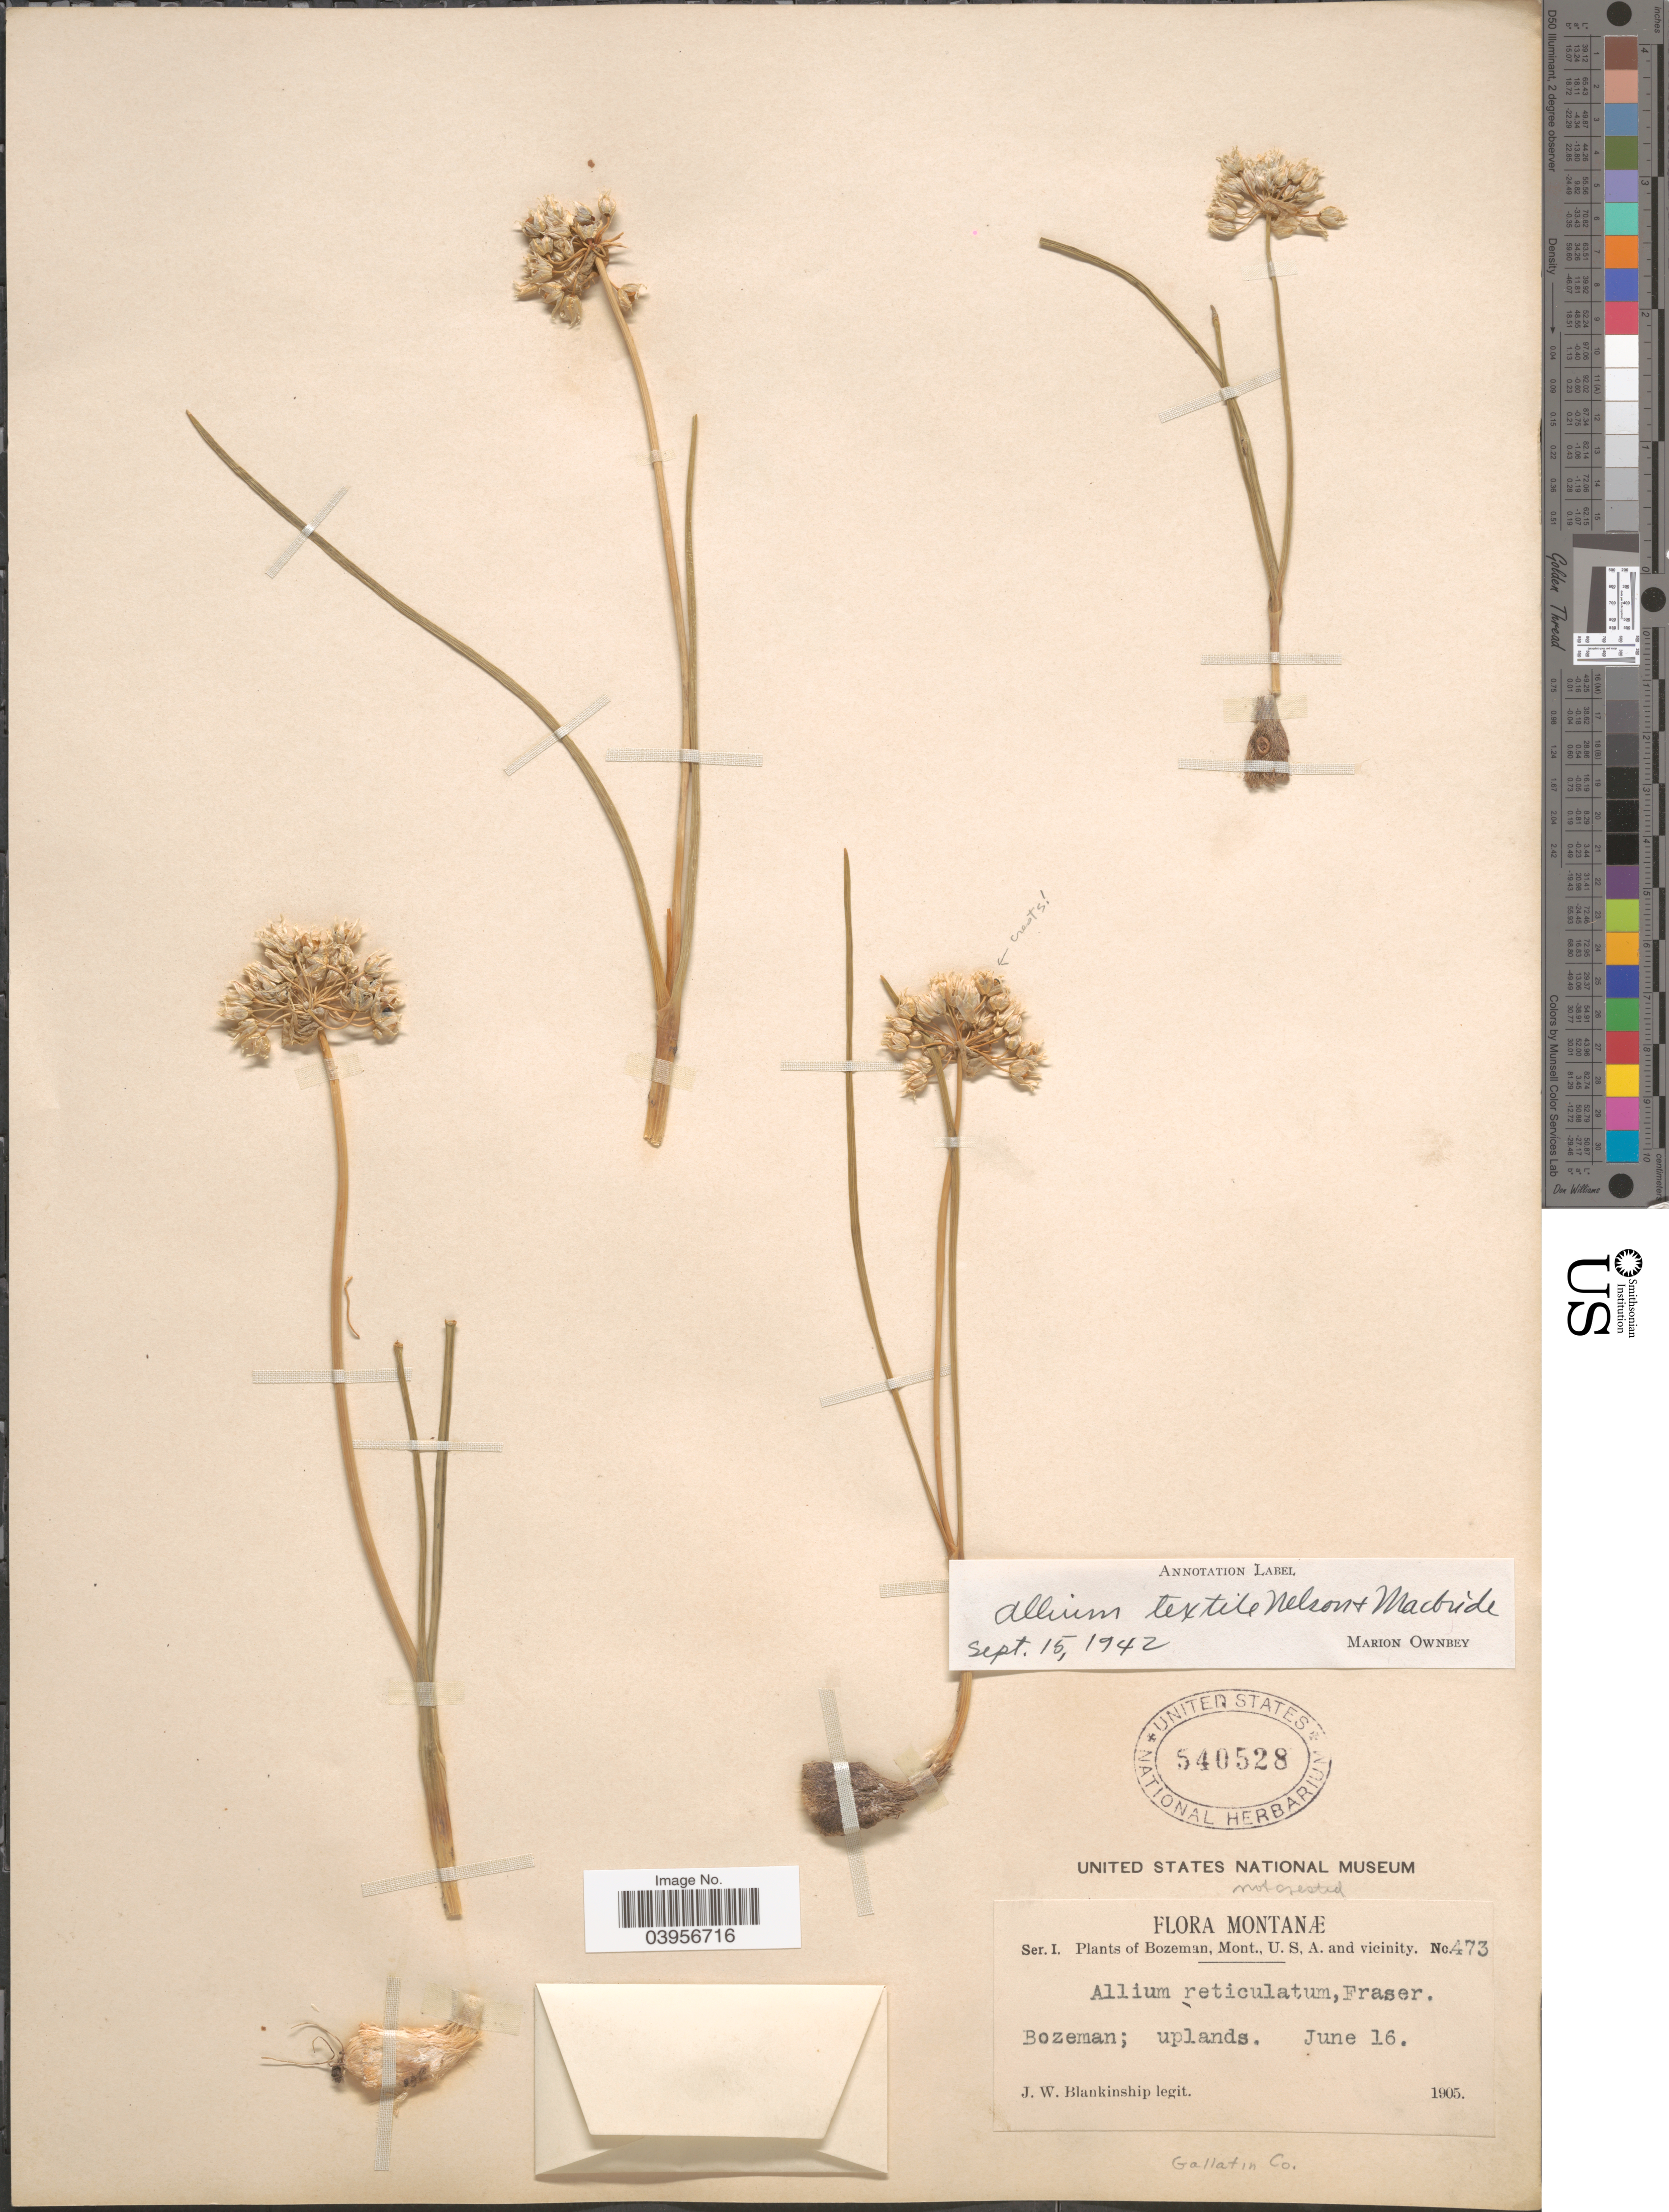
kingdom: Plantae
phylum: Tracheophyta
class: Liliopsida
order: Asparagales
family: Amaryllidaceae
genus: Allium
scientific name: Allium textile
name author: A. Nelson & J.F. Macbr.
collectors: J. W. Blankinship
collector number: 473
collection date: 1905-06-16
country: United States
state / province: Montana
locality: Bozeman and vicinity. Bozeman; uplands. Gallatin Co.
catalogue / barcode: US 540528